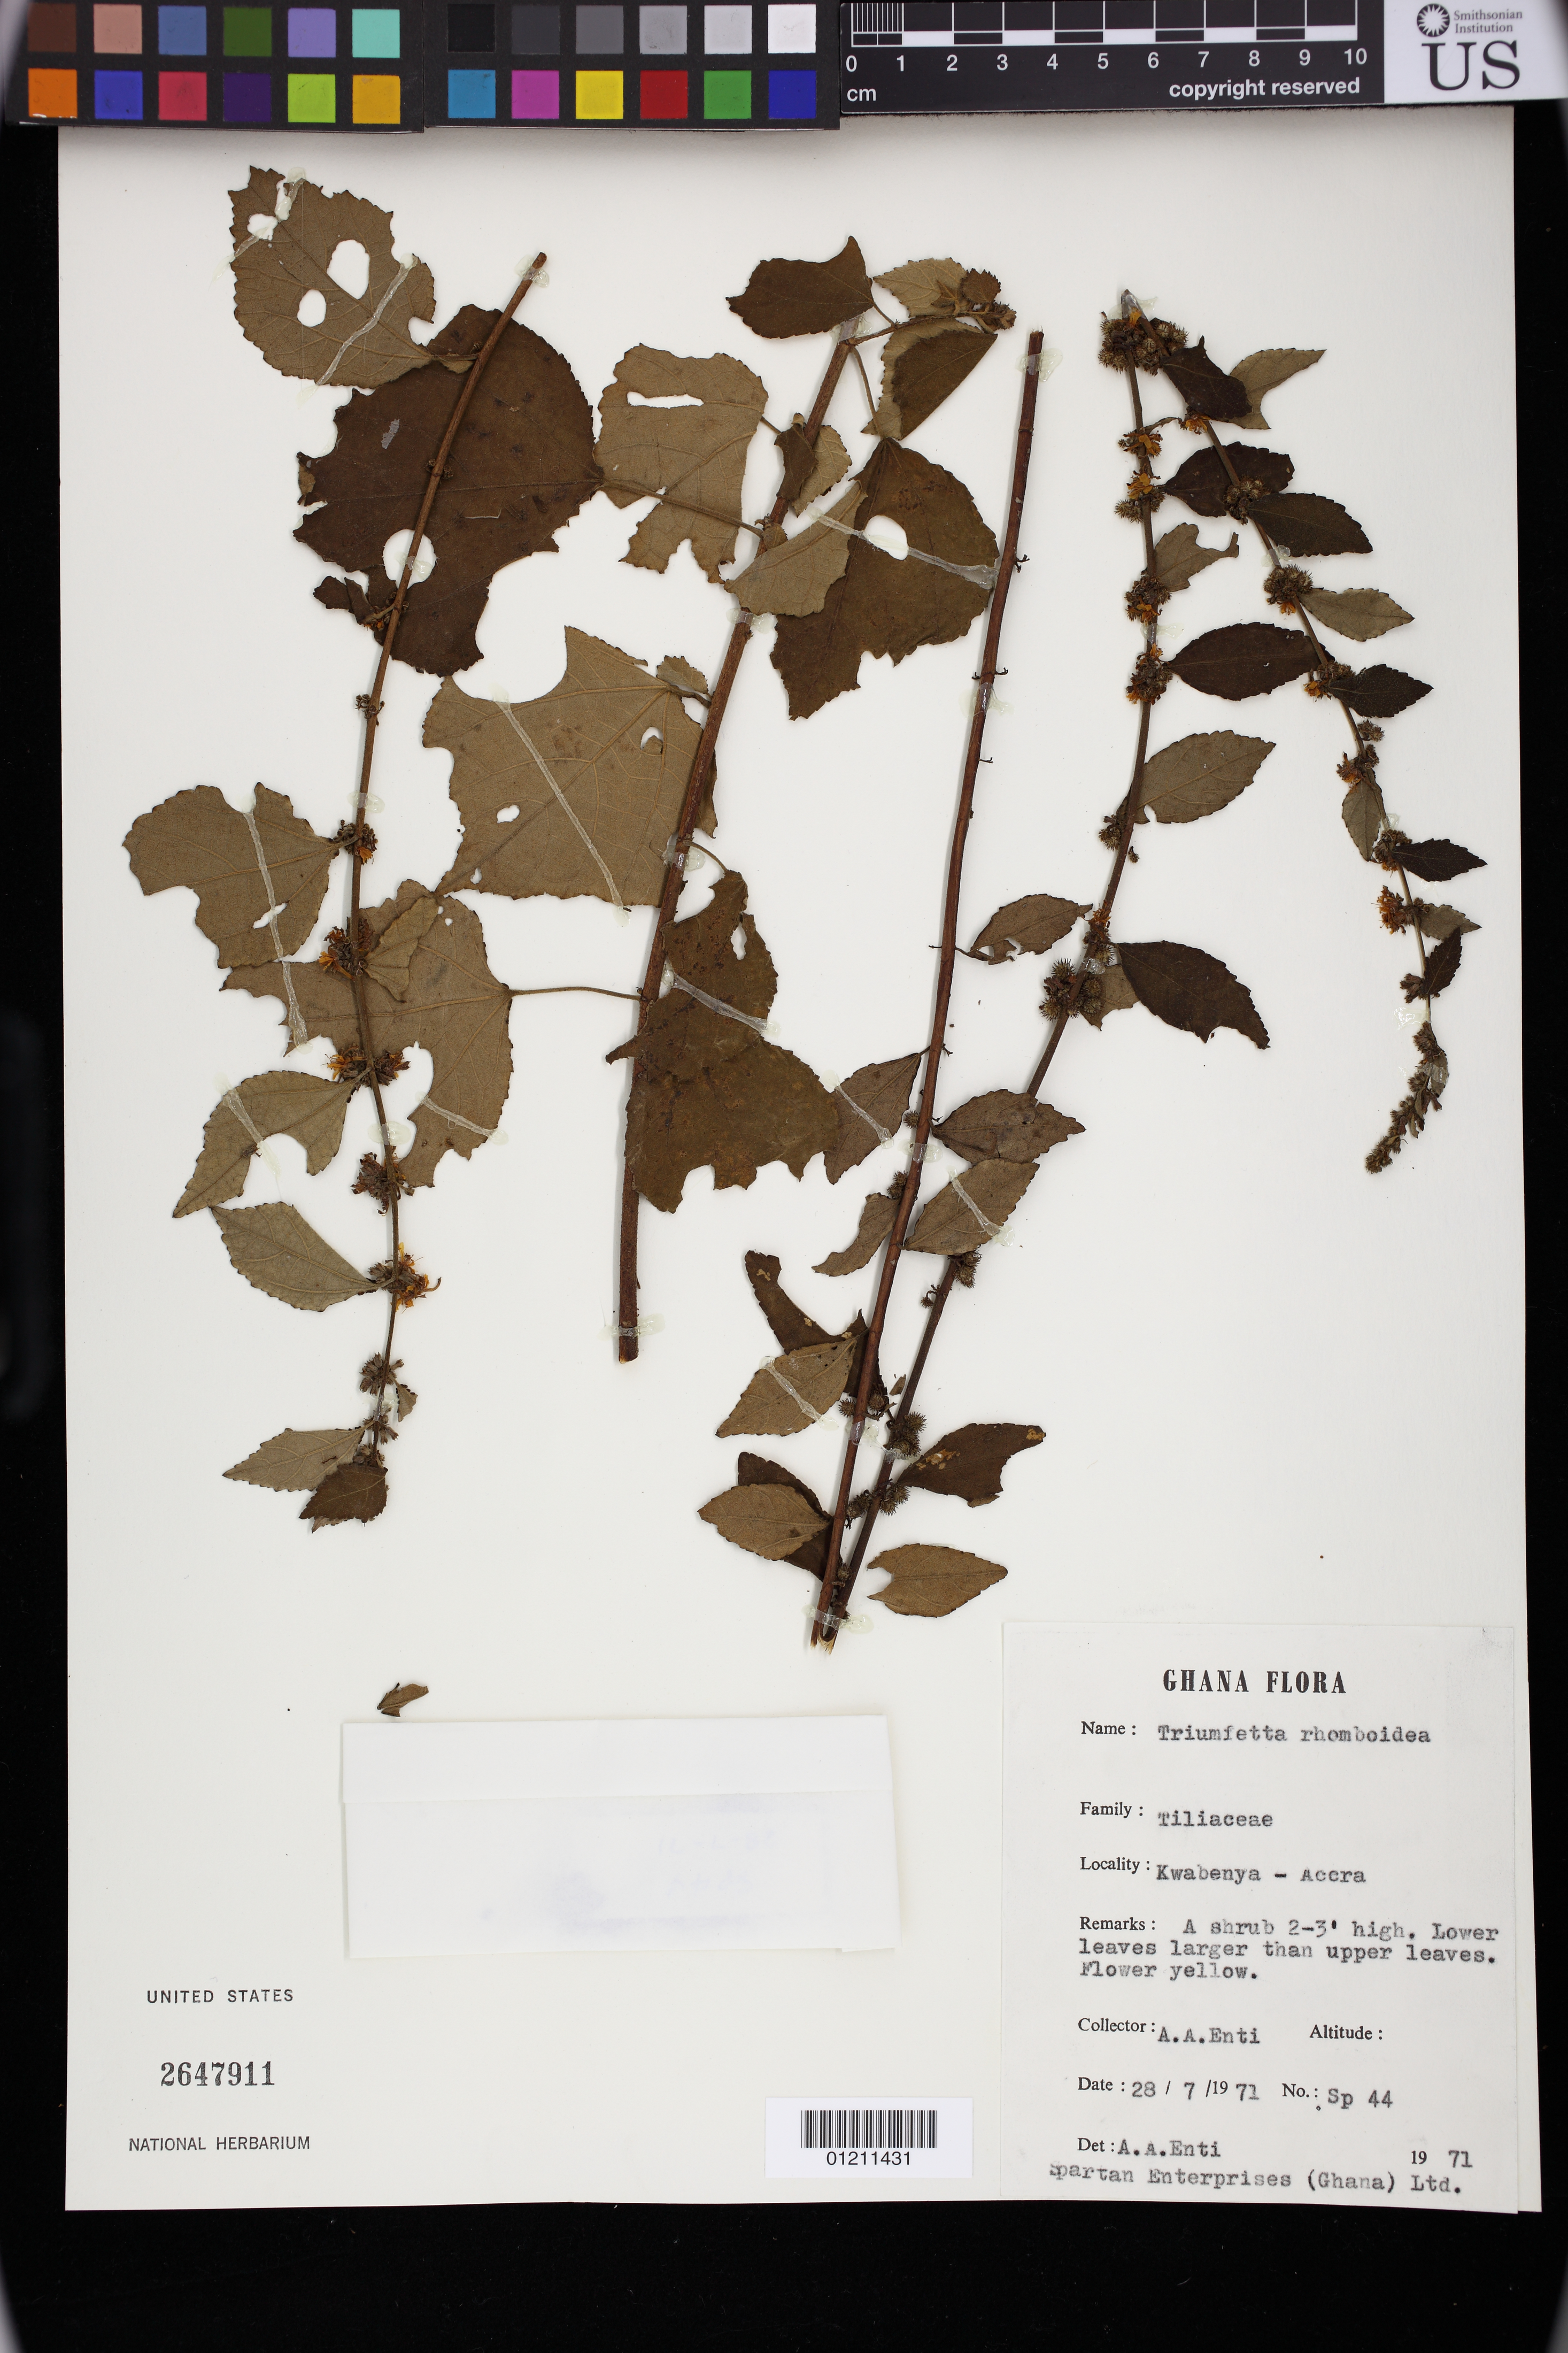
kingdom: Plantae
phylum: Tracheophyta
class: Magnoliopsida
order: Malvales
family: Malvaceae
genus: Triumfetta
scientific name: Triumfetta rhomboidea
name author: Jacq.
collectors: A. Enti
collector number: Sp 44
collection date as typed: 28 Jul 1971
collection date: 1971-07-28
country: Ghana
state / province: Greater Accra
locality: Kwabenya - Accra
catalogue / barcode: US 2647911